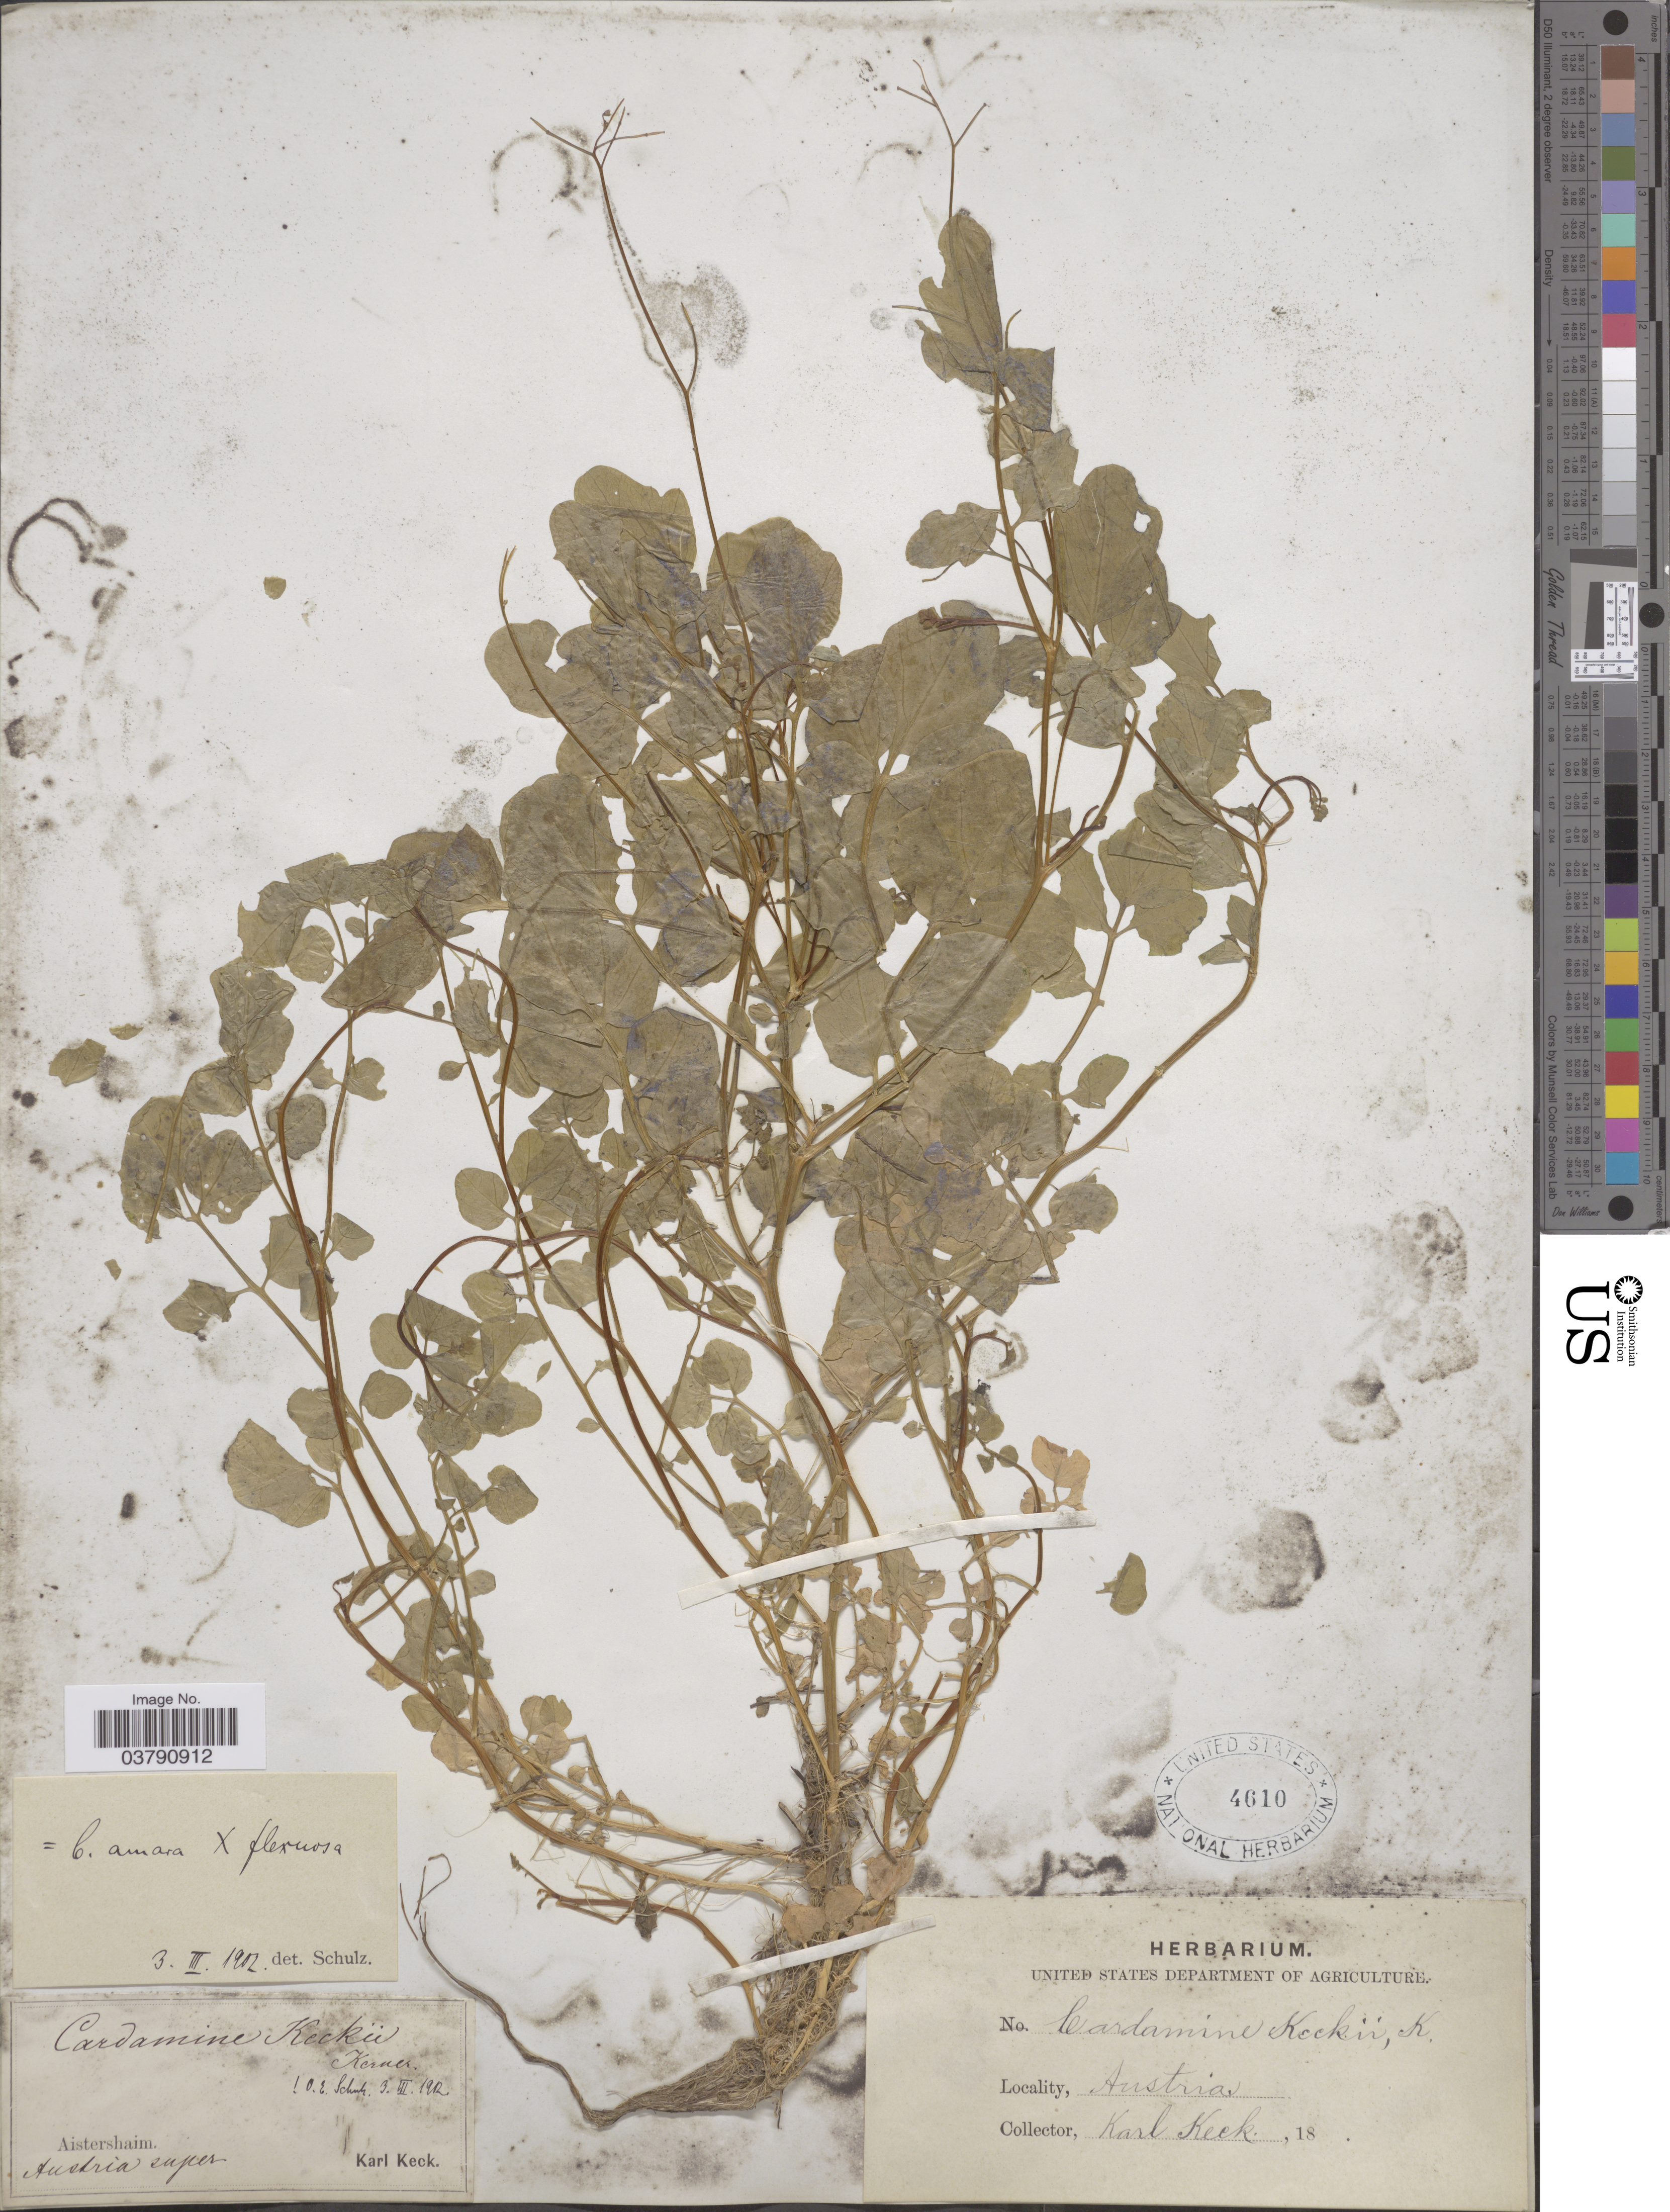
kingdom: Plantae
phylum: Tracheophyta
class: Magnoliopsida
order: Brassicales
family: Brassicaceae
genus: Cardamine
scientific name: Cardamine x keckii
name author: A. Kern.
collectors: K. Keck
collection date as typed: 18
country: Austria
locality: Aistershaim. Austria super.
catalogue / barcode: US 4610